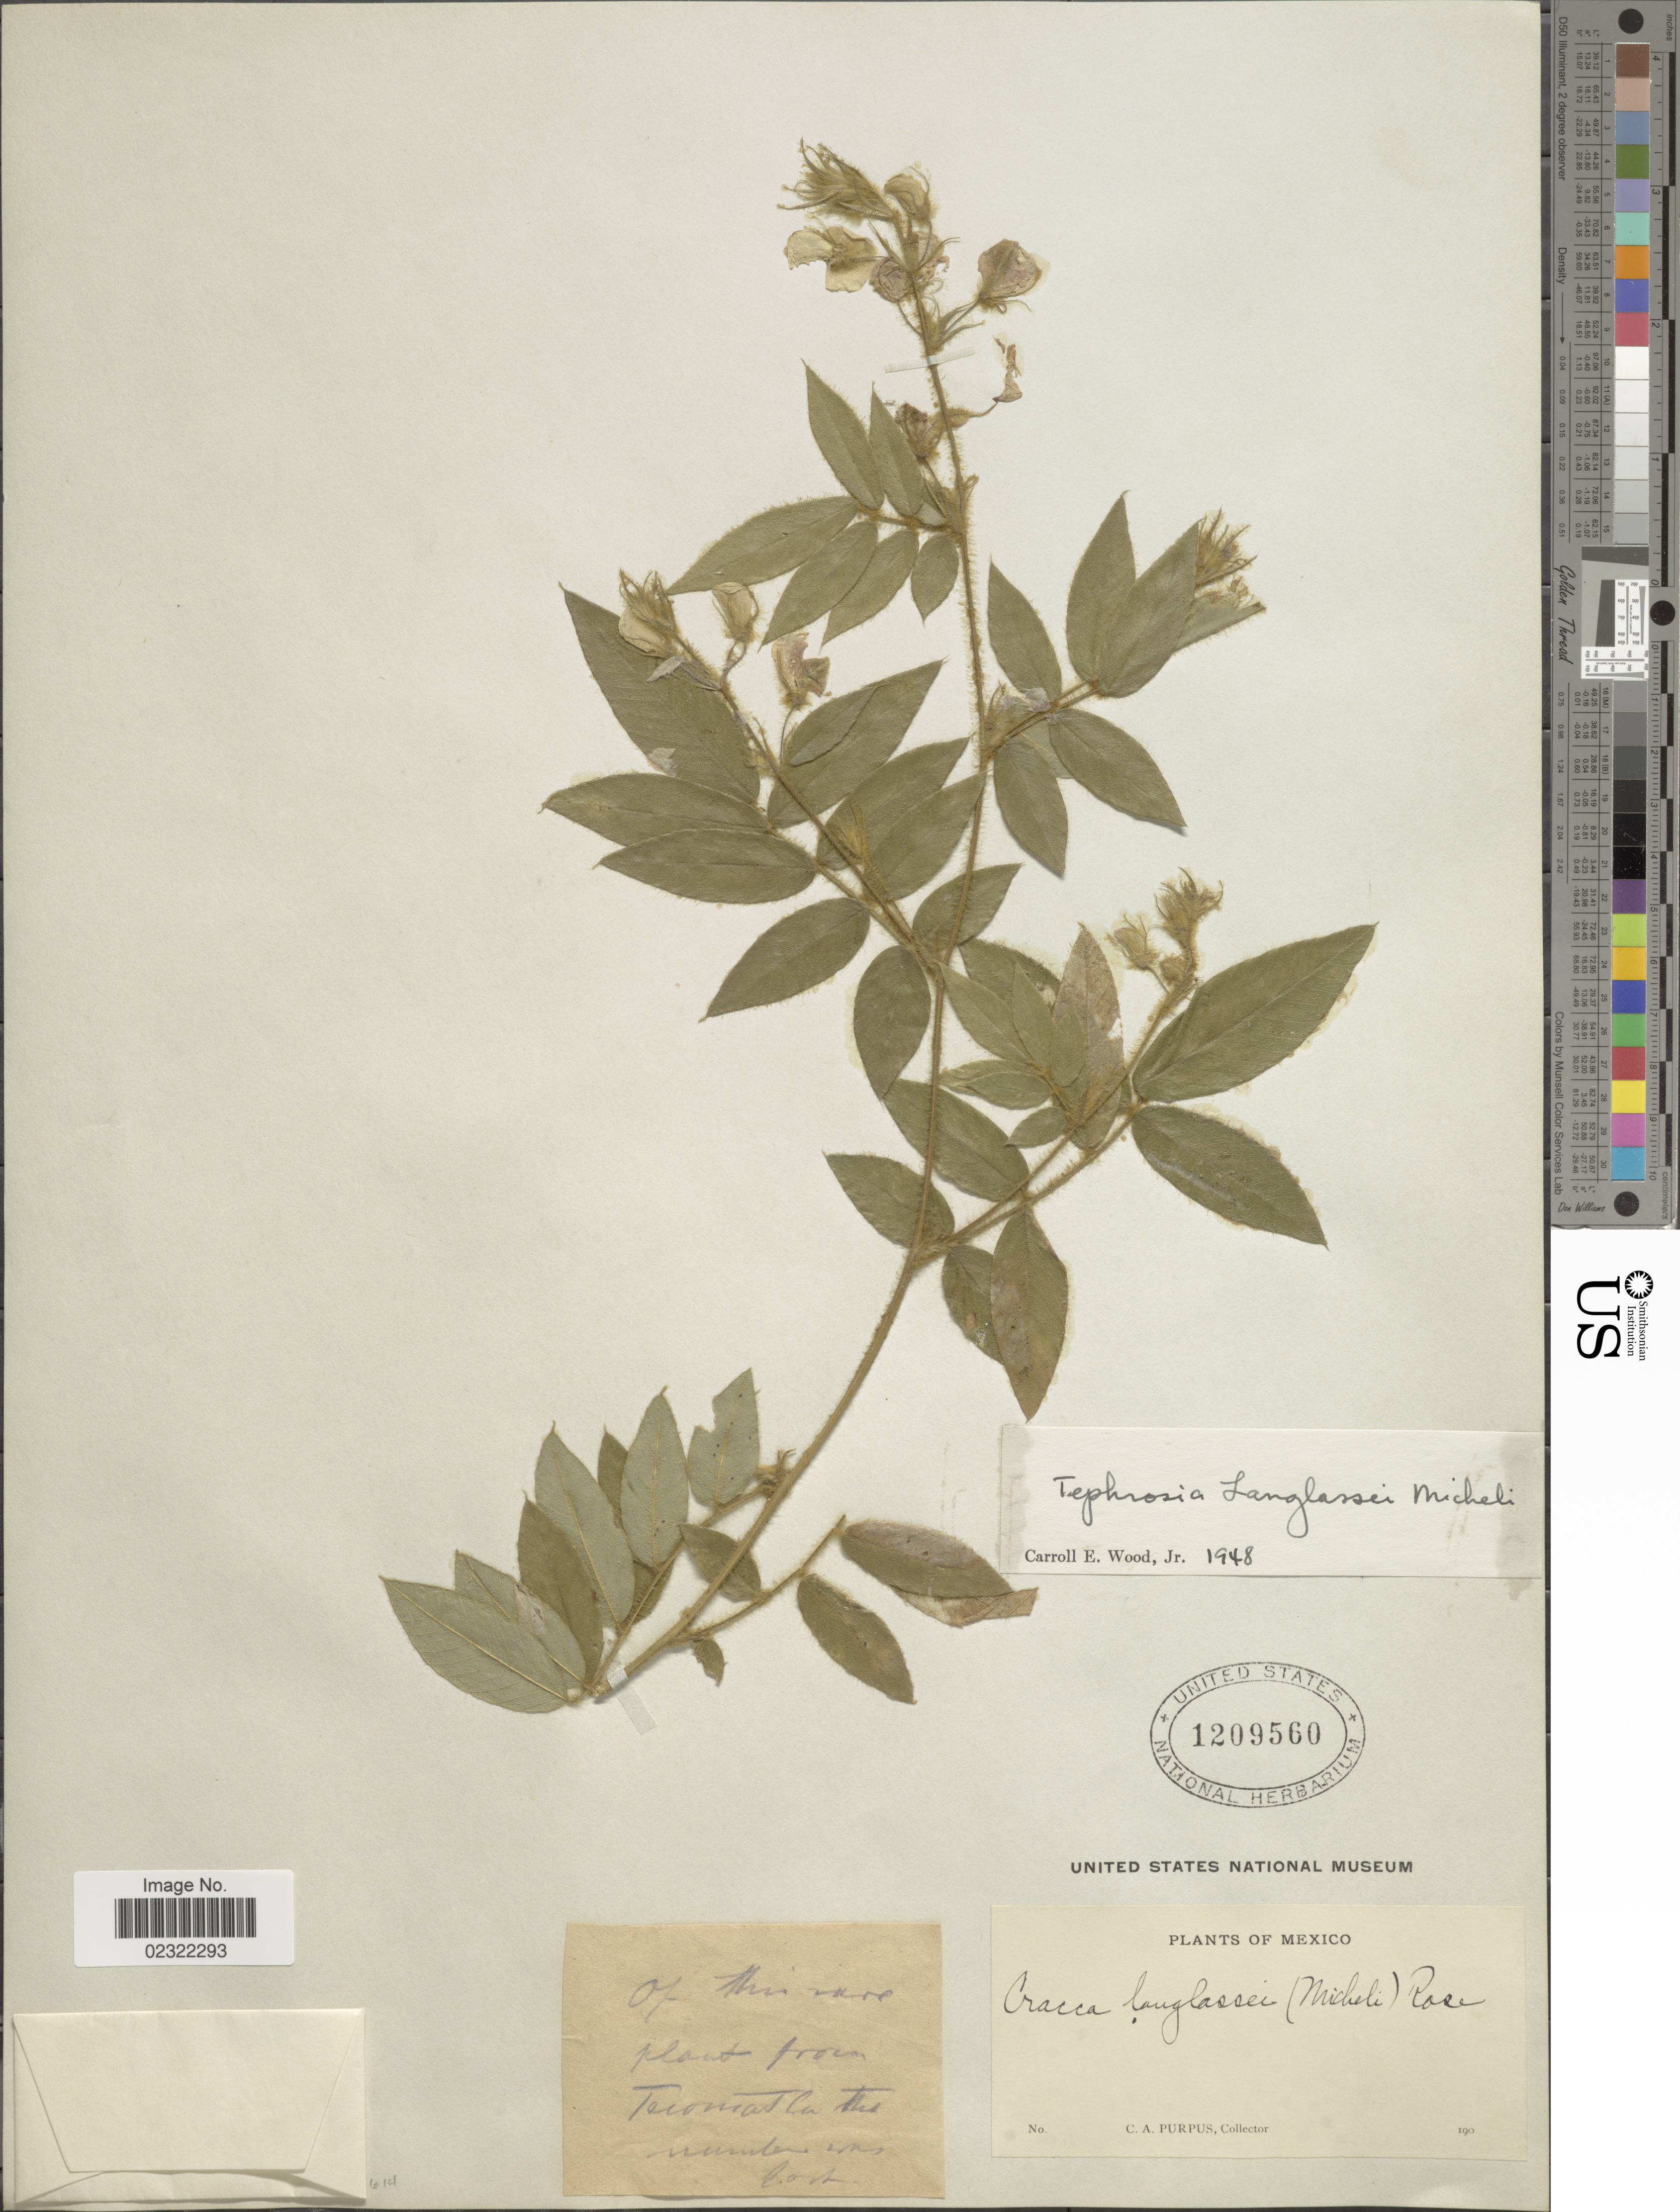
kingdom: Plantae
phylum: Tracheophyta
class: Magnoliopsida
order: Fabales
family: Fabaceae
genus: Tephrosia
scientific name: Tephrosia langlassei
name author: Micheli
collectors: C. A. Purpus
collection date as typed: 190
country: Mexico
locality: Tecomatlán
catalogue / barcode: US 1209560